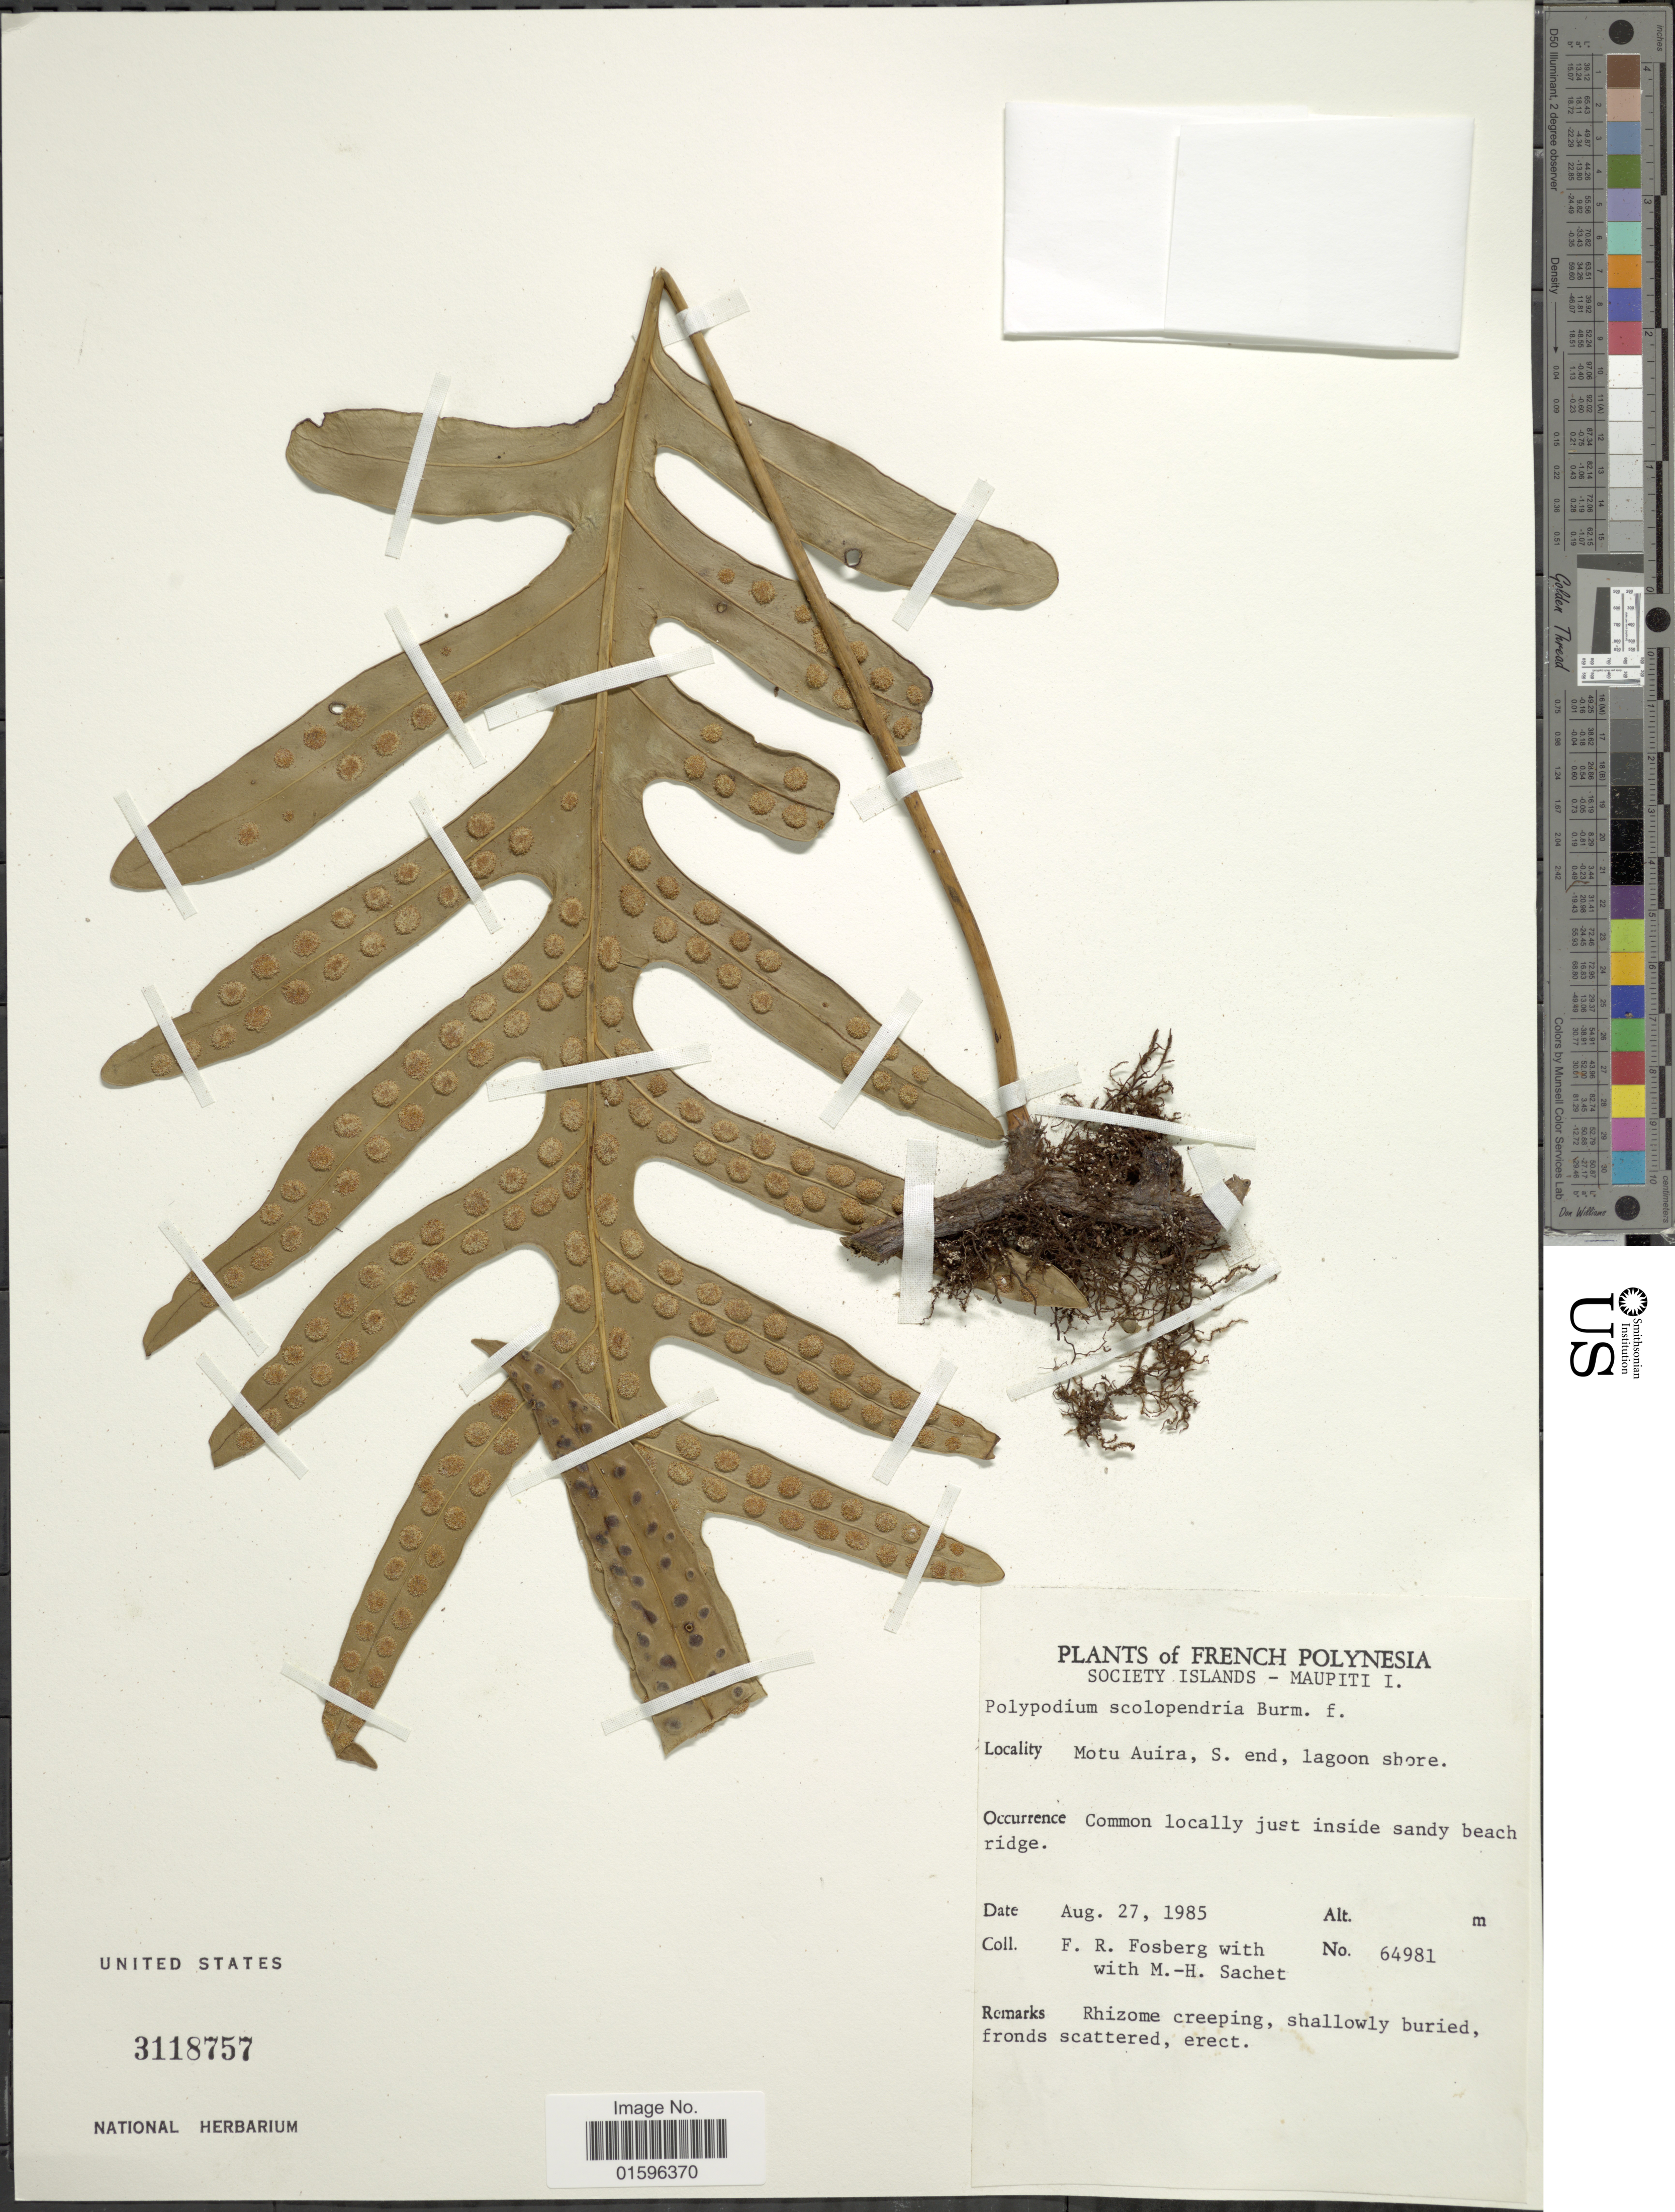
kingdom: Plantae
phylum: Tracheophyta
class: Polypodiopsida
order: Polypodiales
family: Polypodiaceae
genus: Polypodium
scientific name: Polypodium scolopendria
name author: Burm. f.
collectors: F. R. Fosberg & M.-H. Sachet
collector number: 64981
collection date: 1985-08-27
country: French Polynesia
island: Maupiti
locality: Society Islands - Maupiti I. Motu Auira, S. end, lagoon shore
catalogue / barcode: US 3118757